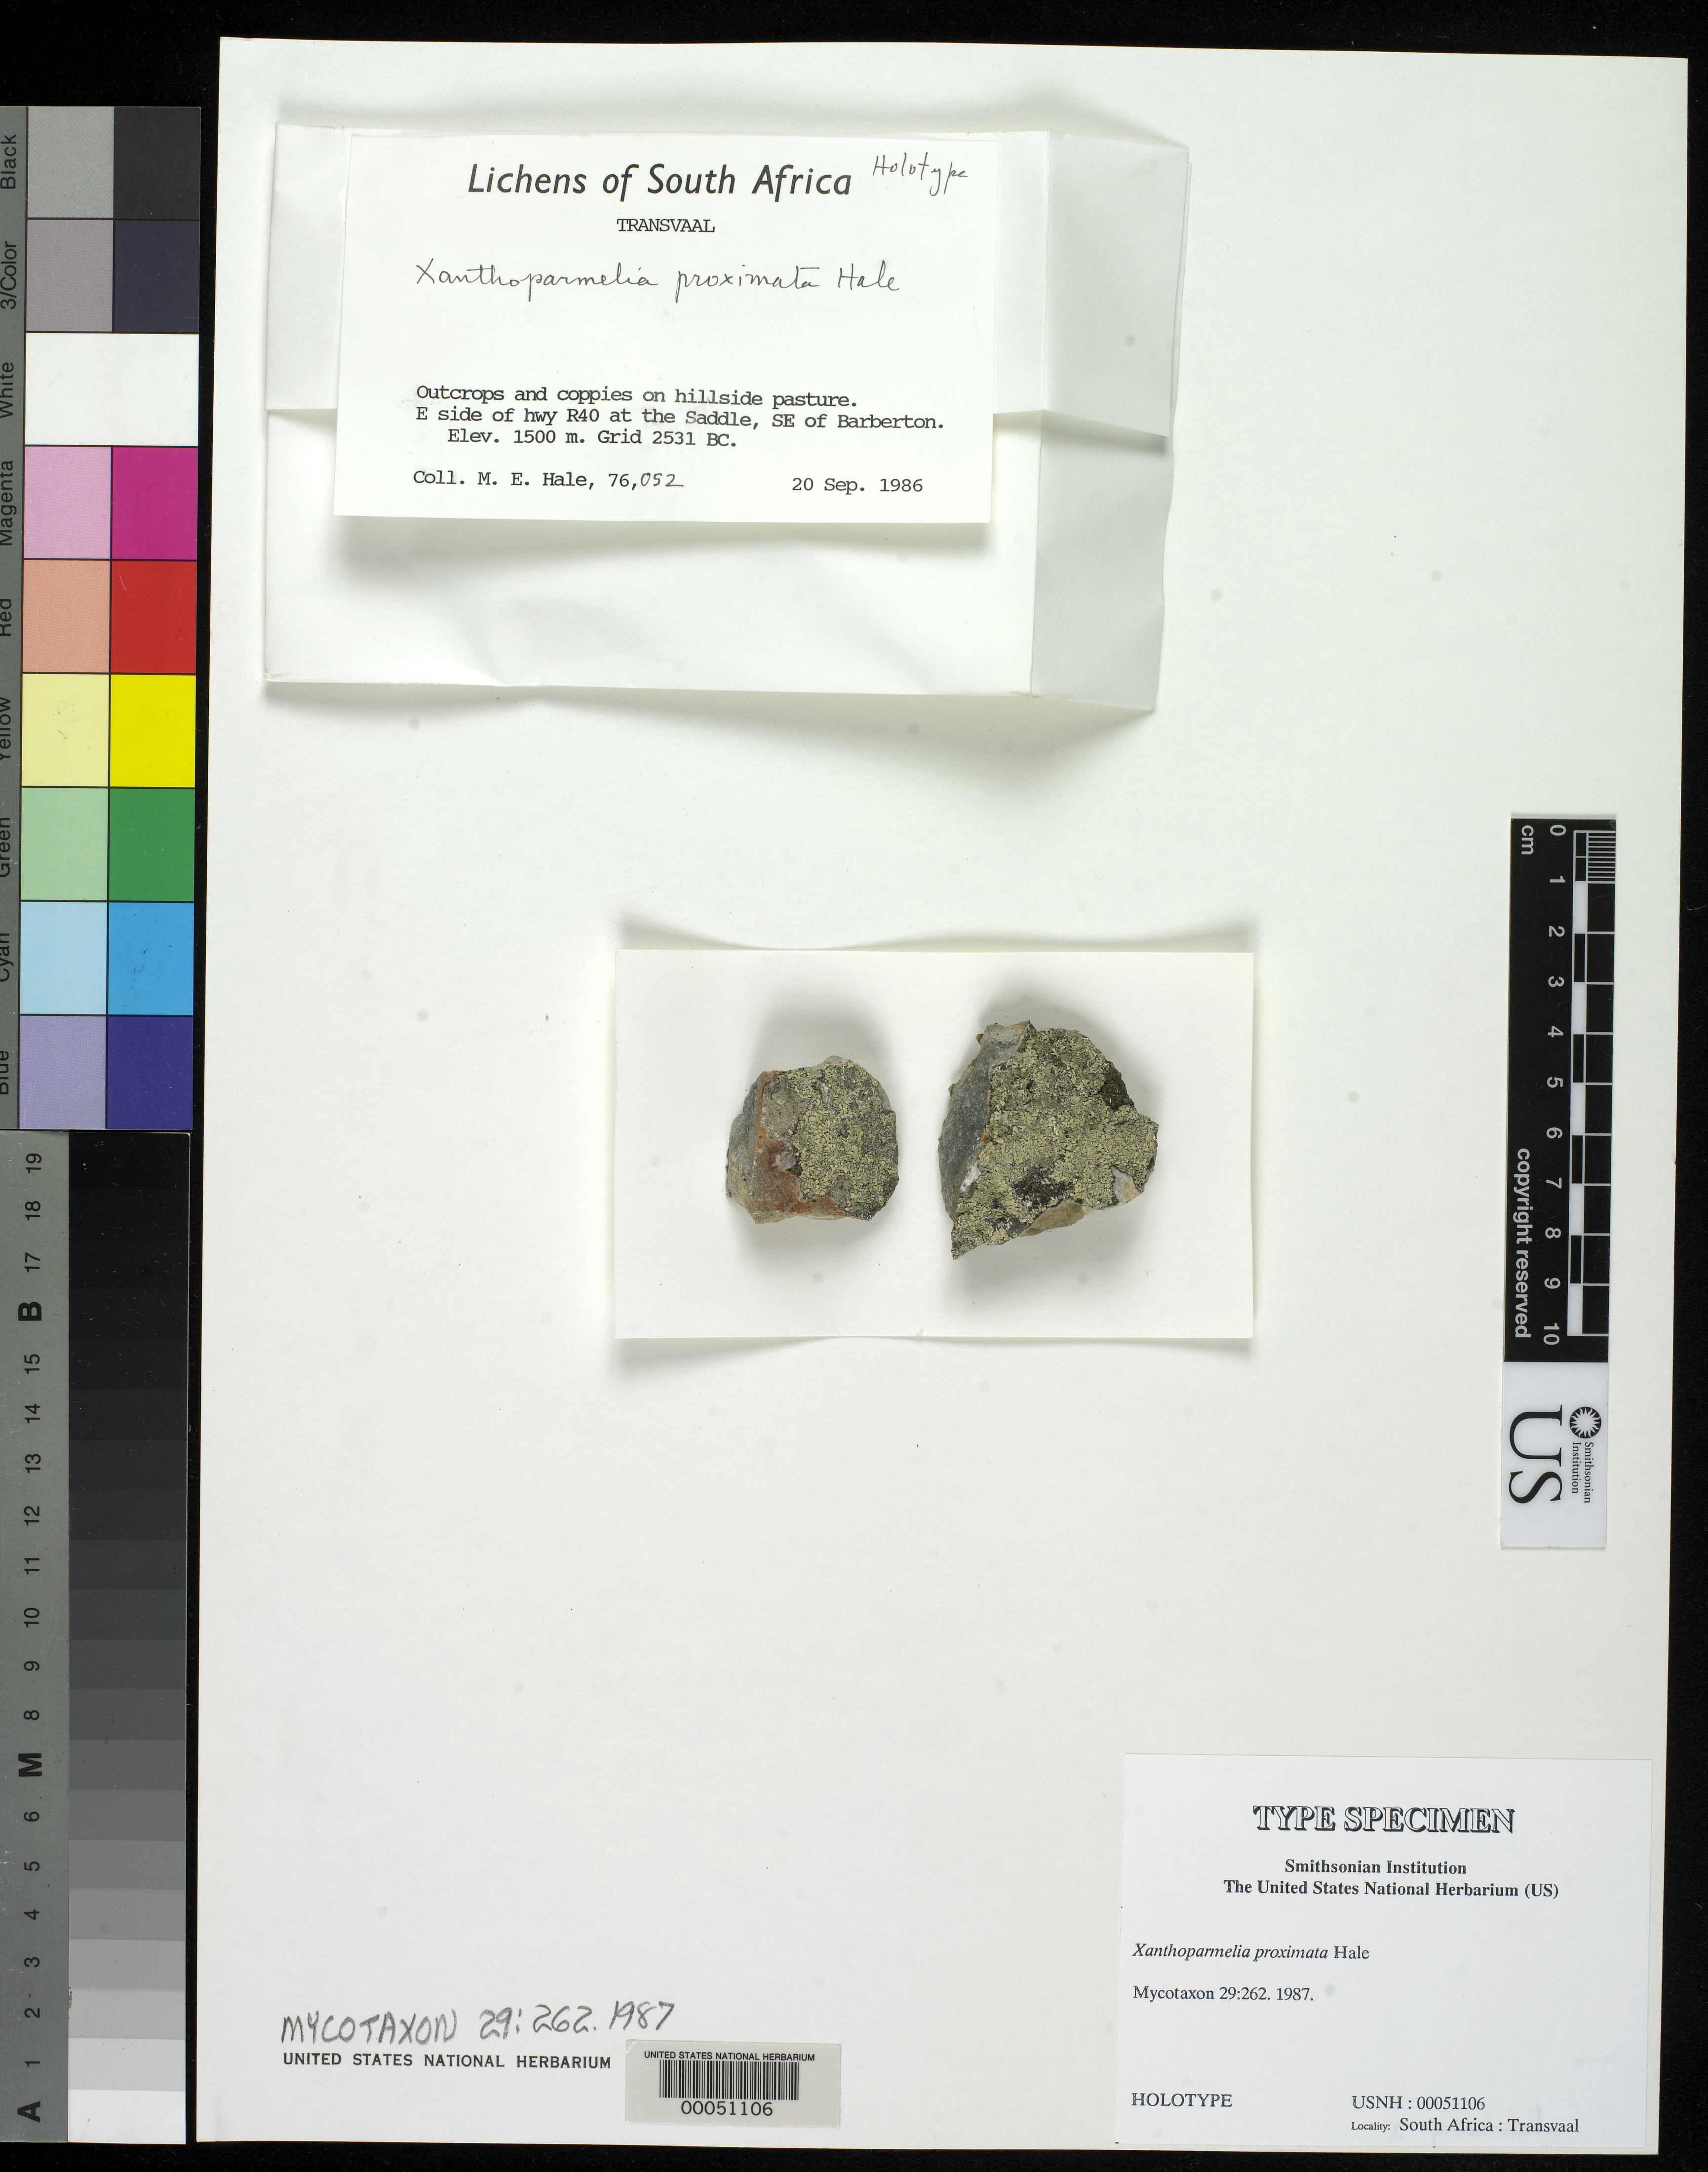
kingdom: Fungi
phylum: Ascomycota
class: Lecanoromycetes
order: Lecanorales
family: Parmeliaceae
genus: Xanthoparmelia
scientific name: Xanthoparmelia proximata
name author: Hale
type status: Holotype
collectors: M. Hale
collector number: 76052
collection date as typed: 20 Sep 1986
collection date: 1986-09-20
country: South Africa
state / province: Mpumalanga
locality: Grid 2531 BC. E side of Hwy R40 at saddle, SE of Barberton, outcrops and coppies on hillside pasture. Transvaal.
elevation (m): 1500